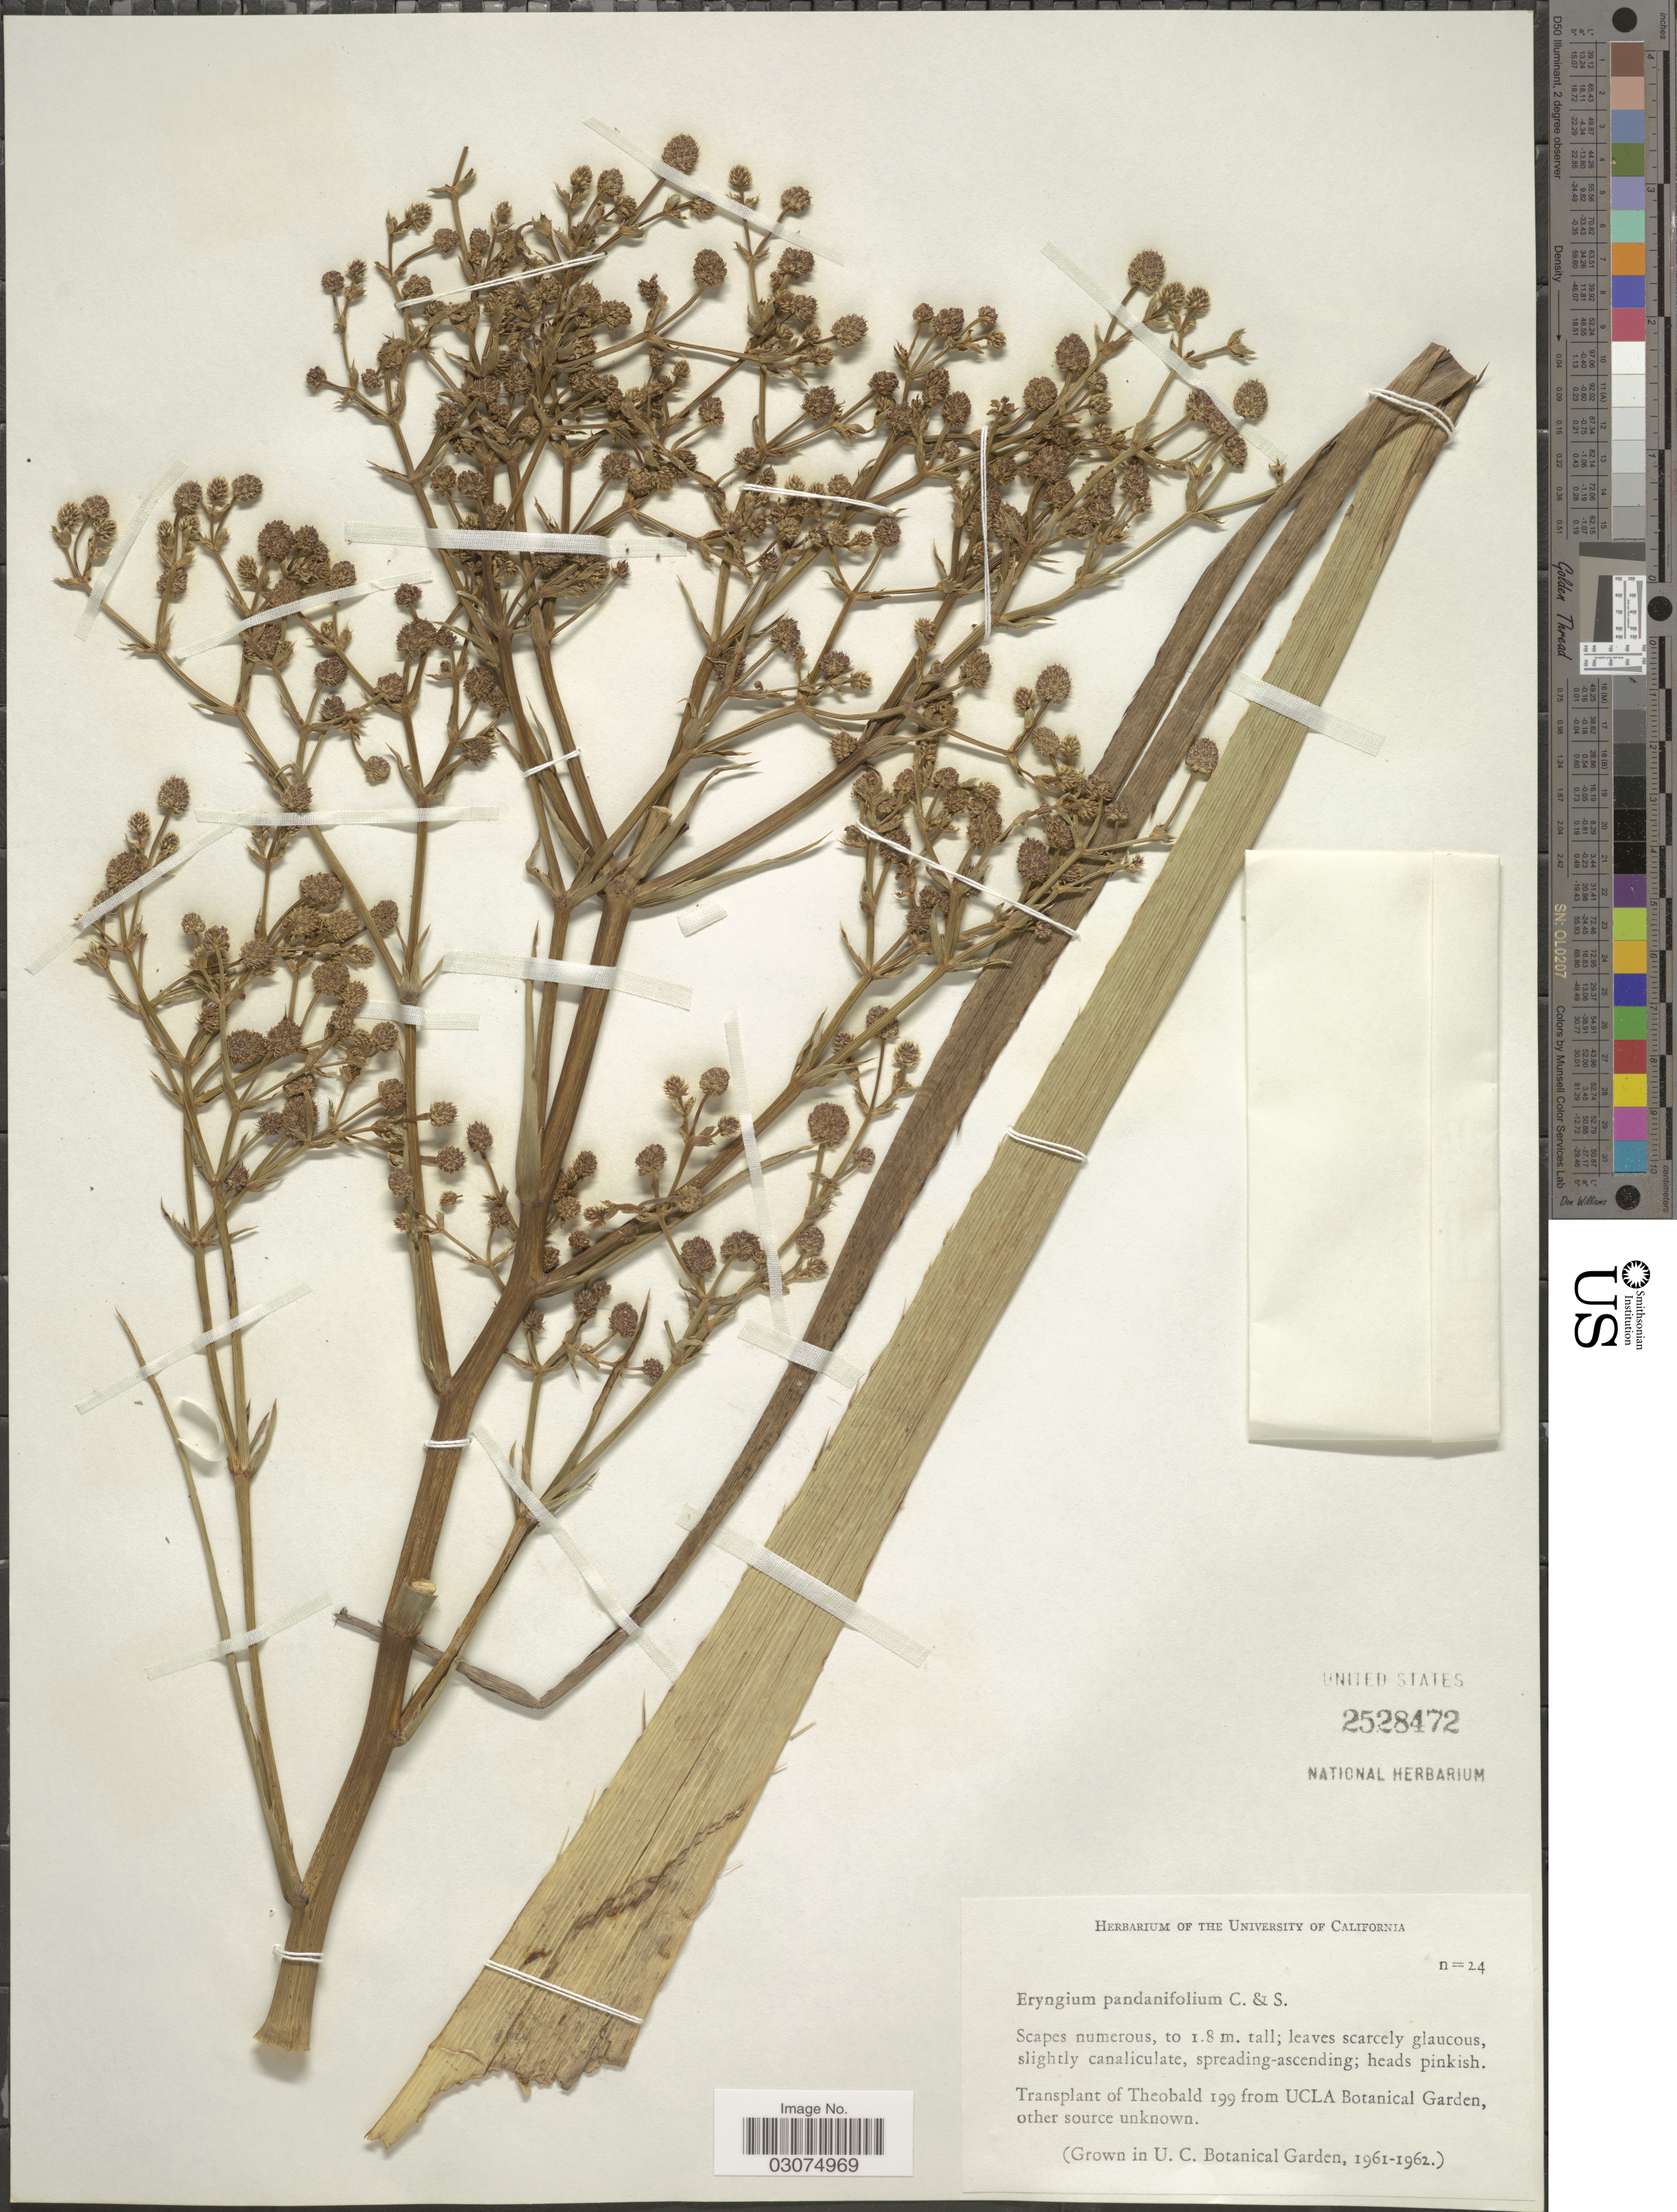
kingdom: Plantae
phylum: Tracheophyta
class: Magnoliopsida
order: Apiales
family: Apiaceae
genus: Eryngium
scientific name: Eryngium pandanifolium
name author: Cham. & Schltdl.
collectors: ex herb. Univ. of California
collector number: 24?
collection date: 1961/1962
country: United States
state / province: California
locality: U. C. Botanical Garden.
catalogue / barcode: US 2528472